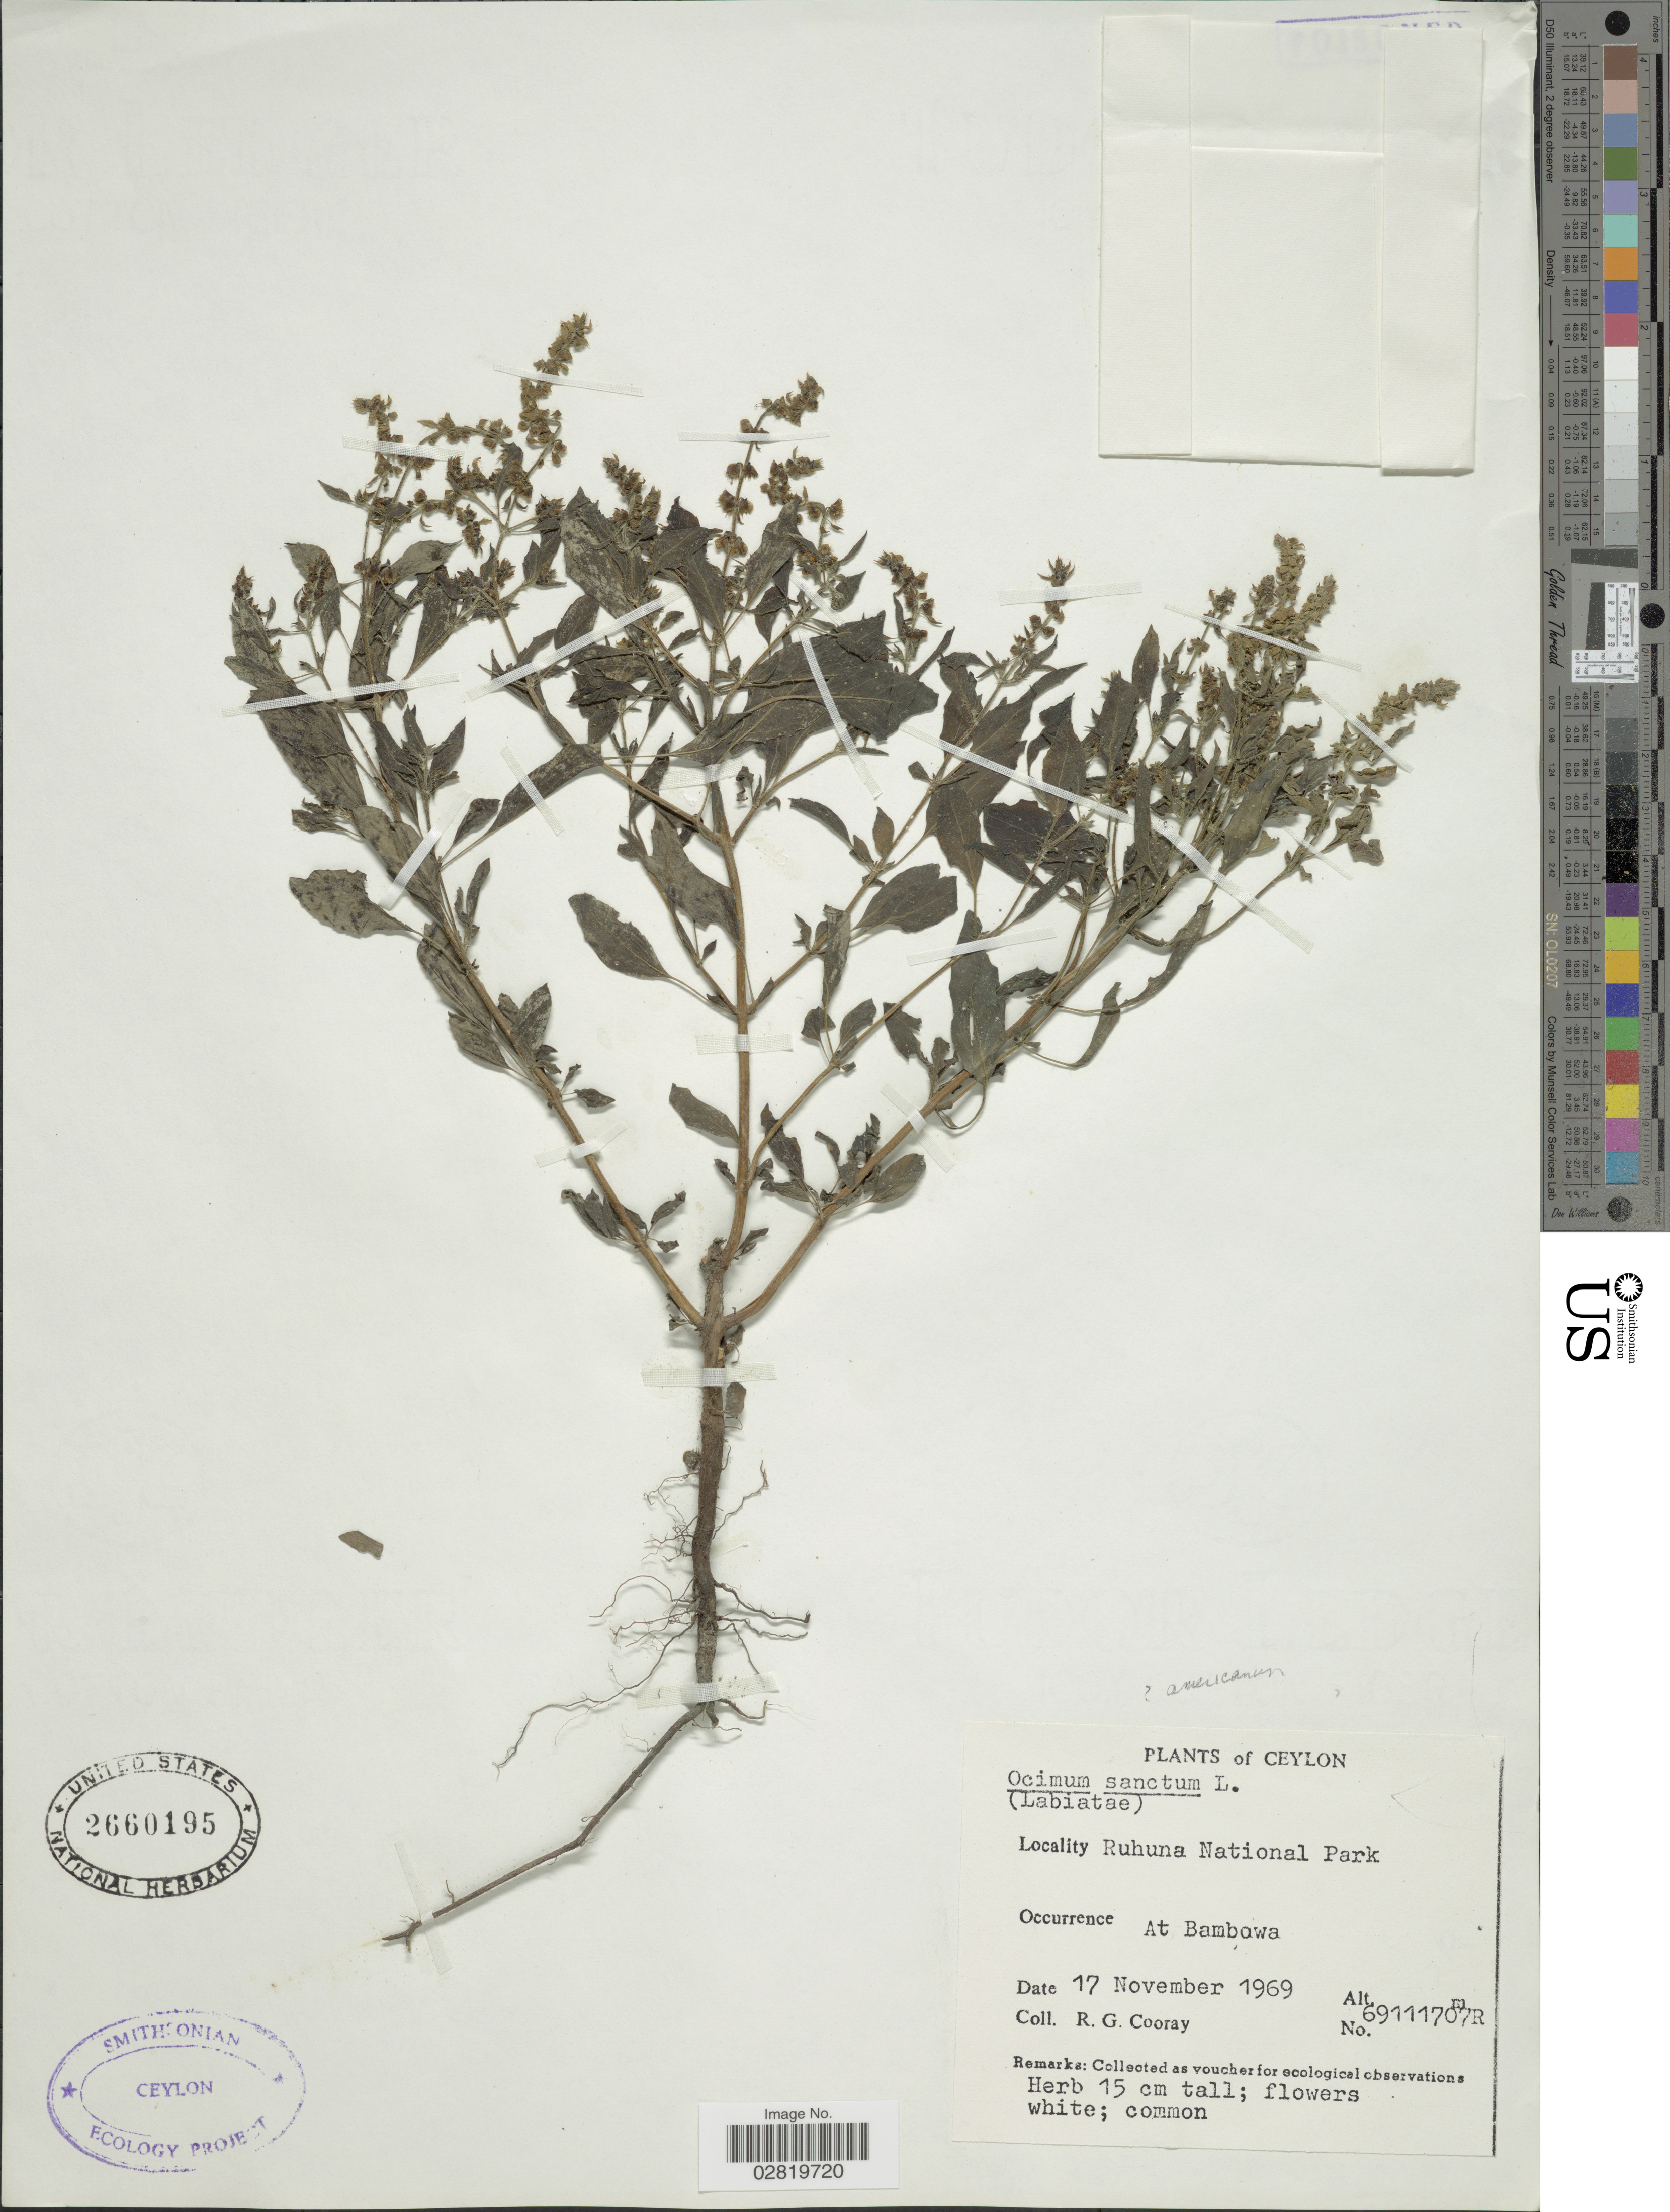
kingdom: Plantae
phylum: Tracheophyta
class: Magnoliopsida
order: Lamiales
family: Lamiaceae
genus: Ocimum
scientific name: Ocimum americanum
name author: L.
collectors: R. Cooray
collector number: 69111707R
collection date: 1969-11-17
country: Sri Lanka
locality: Ceylon, Ruhuna National Park, At Bambowa.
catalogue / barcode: US 2660195